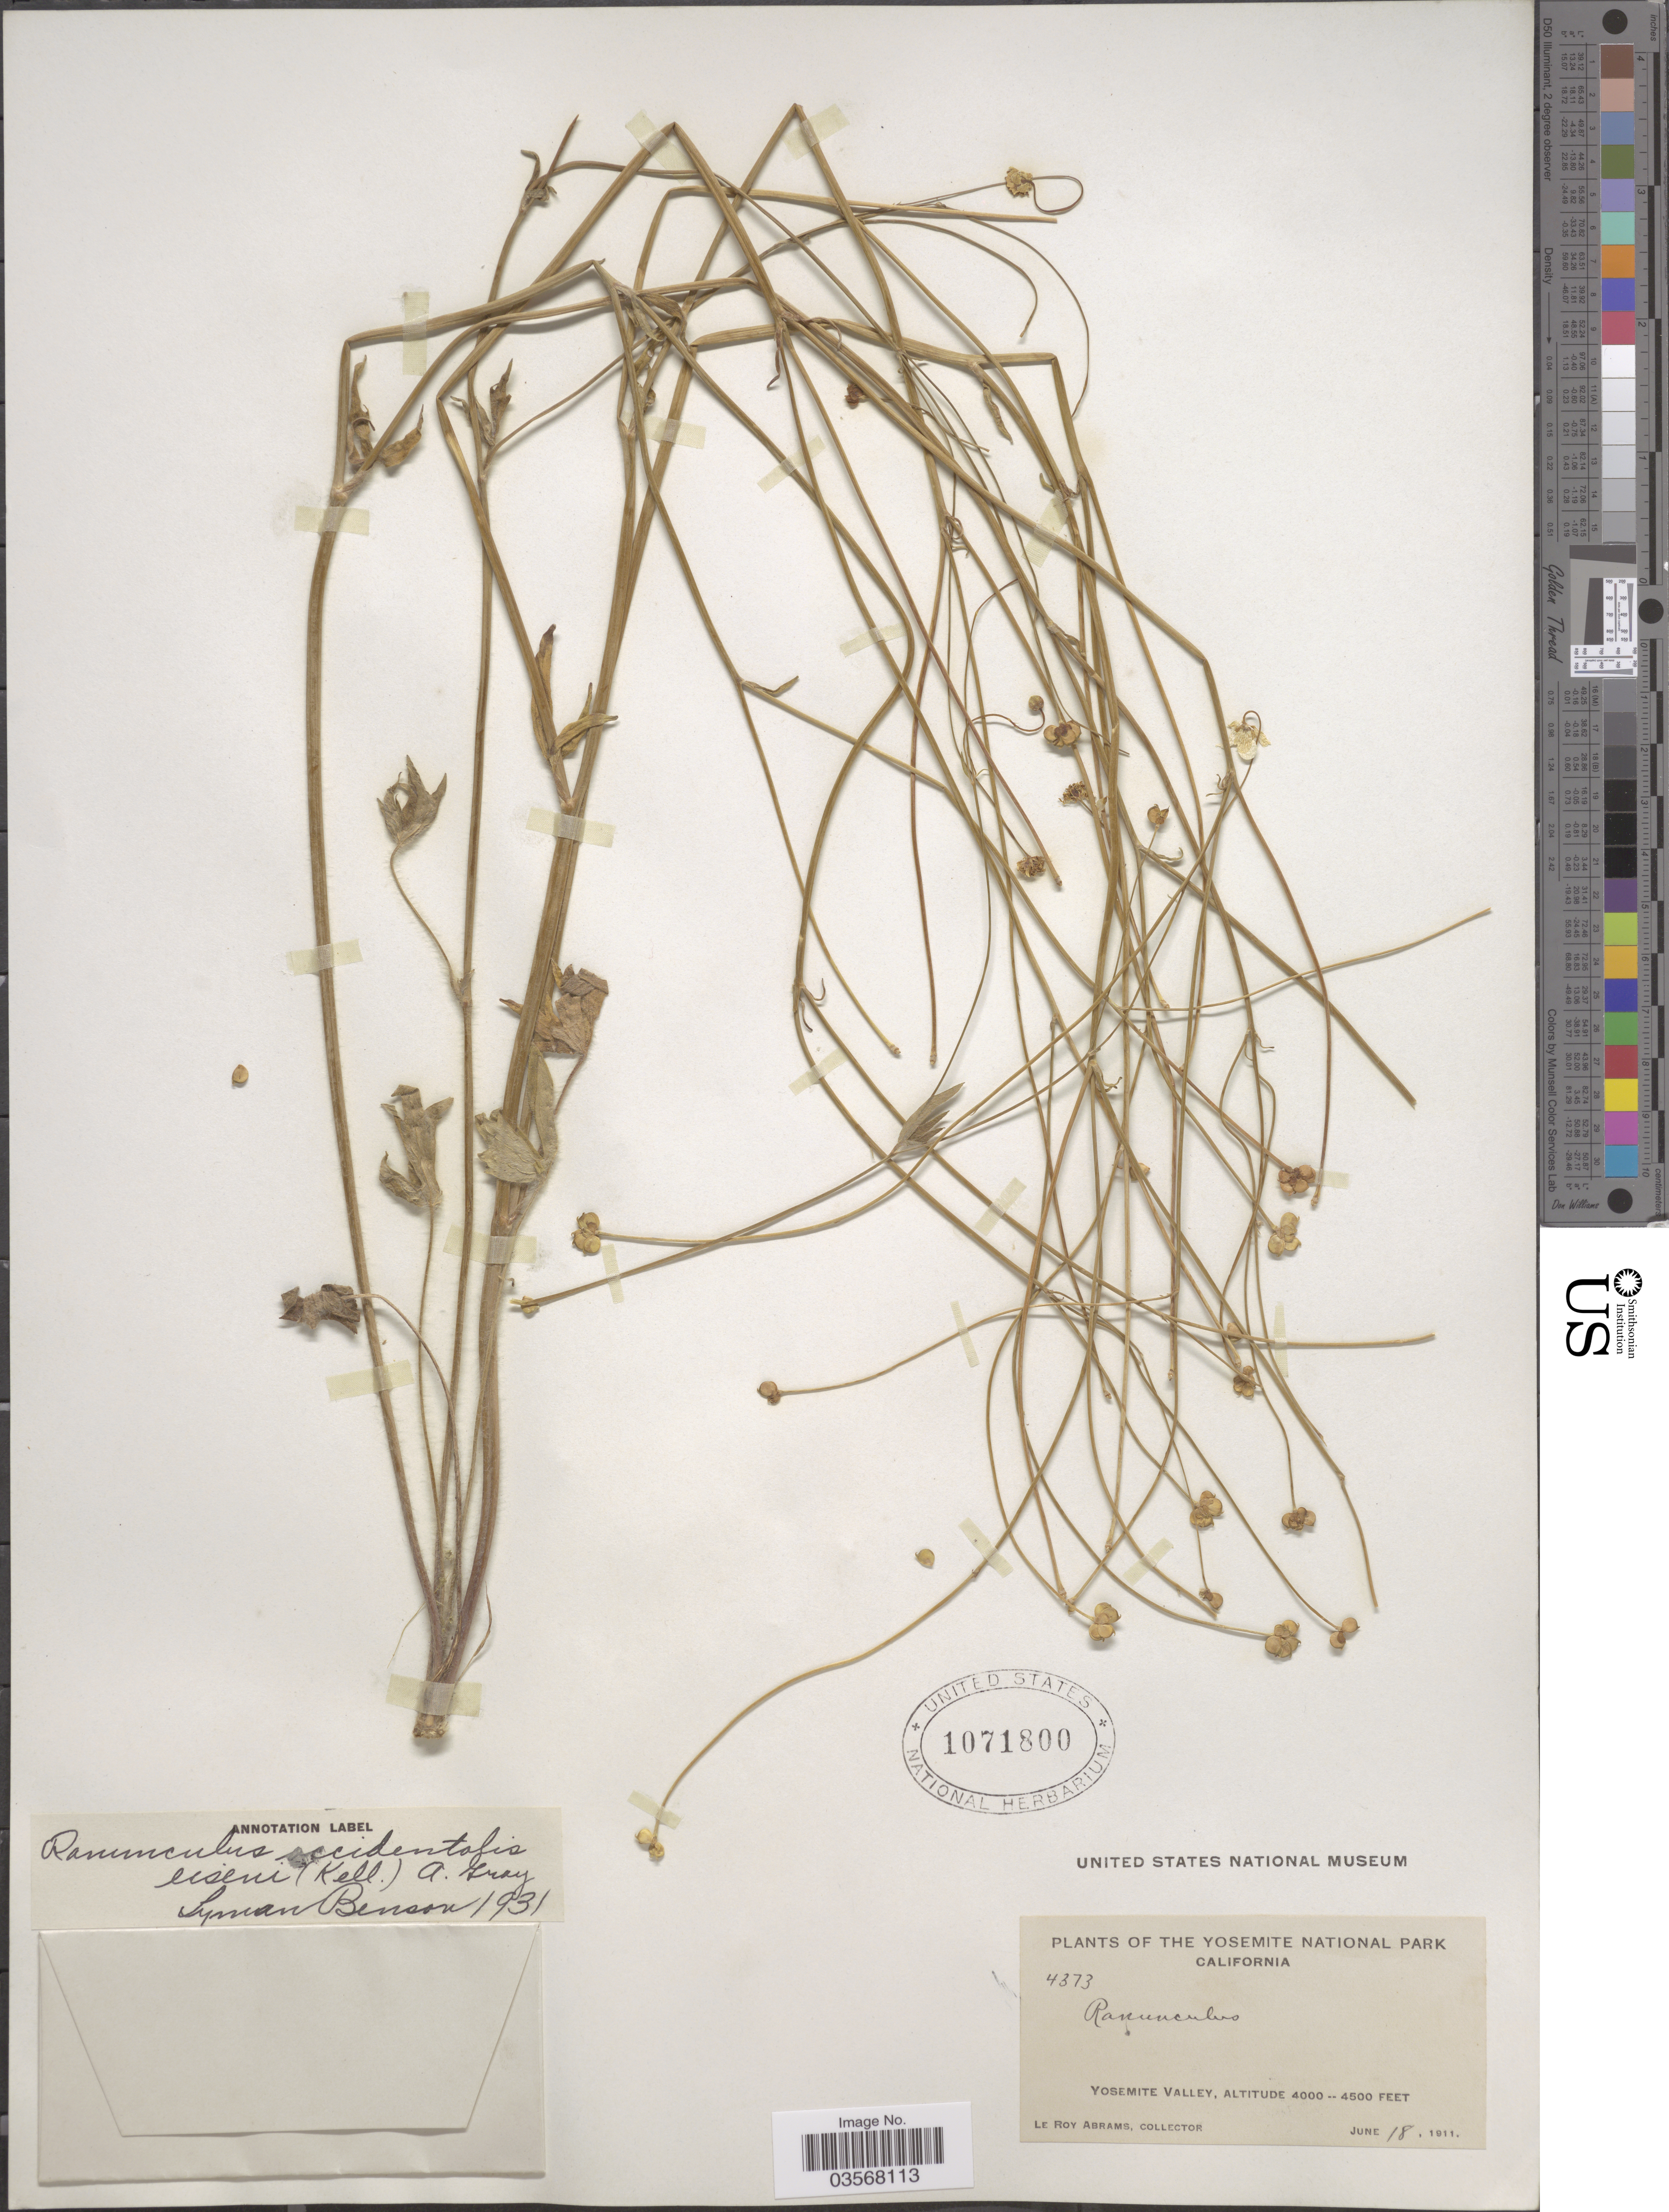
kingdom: Plantae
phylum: Tracheophyta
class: Magnoliopsida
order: Ranunculales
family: Ranunculaceae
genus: Ranunculus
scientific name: Ranunculus occidentalis var. eisenii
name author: Nutt.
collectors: L. Abrams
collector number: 4373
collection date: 1911-06-18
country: United States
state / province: California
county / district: Mariposa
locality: The Yosemite National Park. Yosemite Valley.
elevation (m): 1219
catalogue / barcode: US 1071800